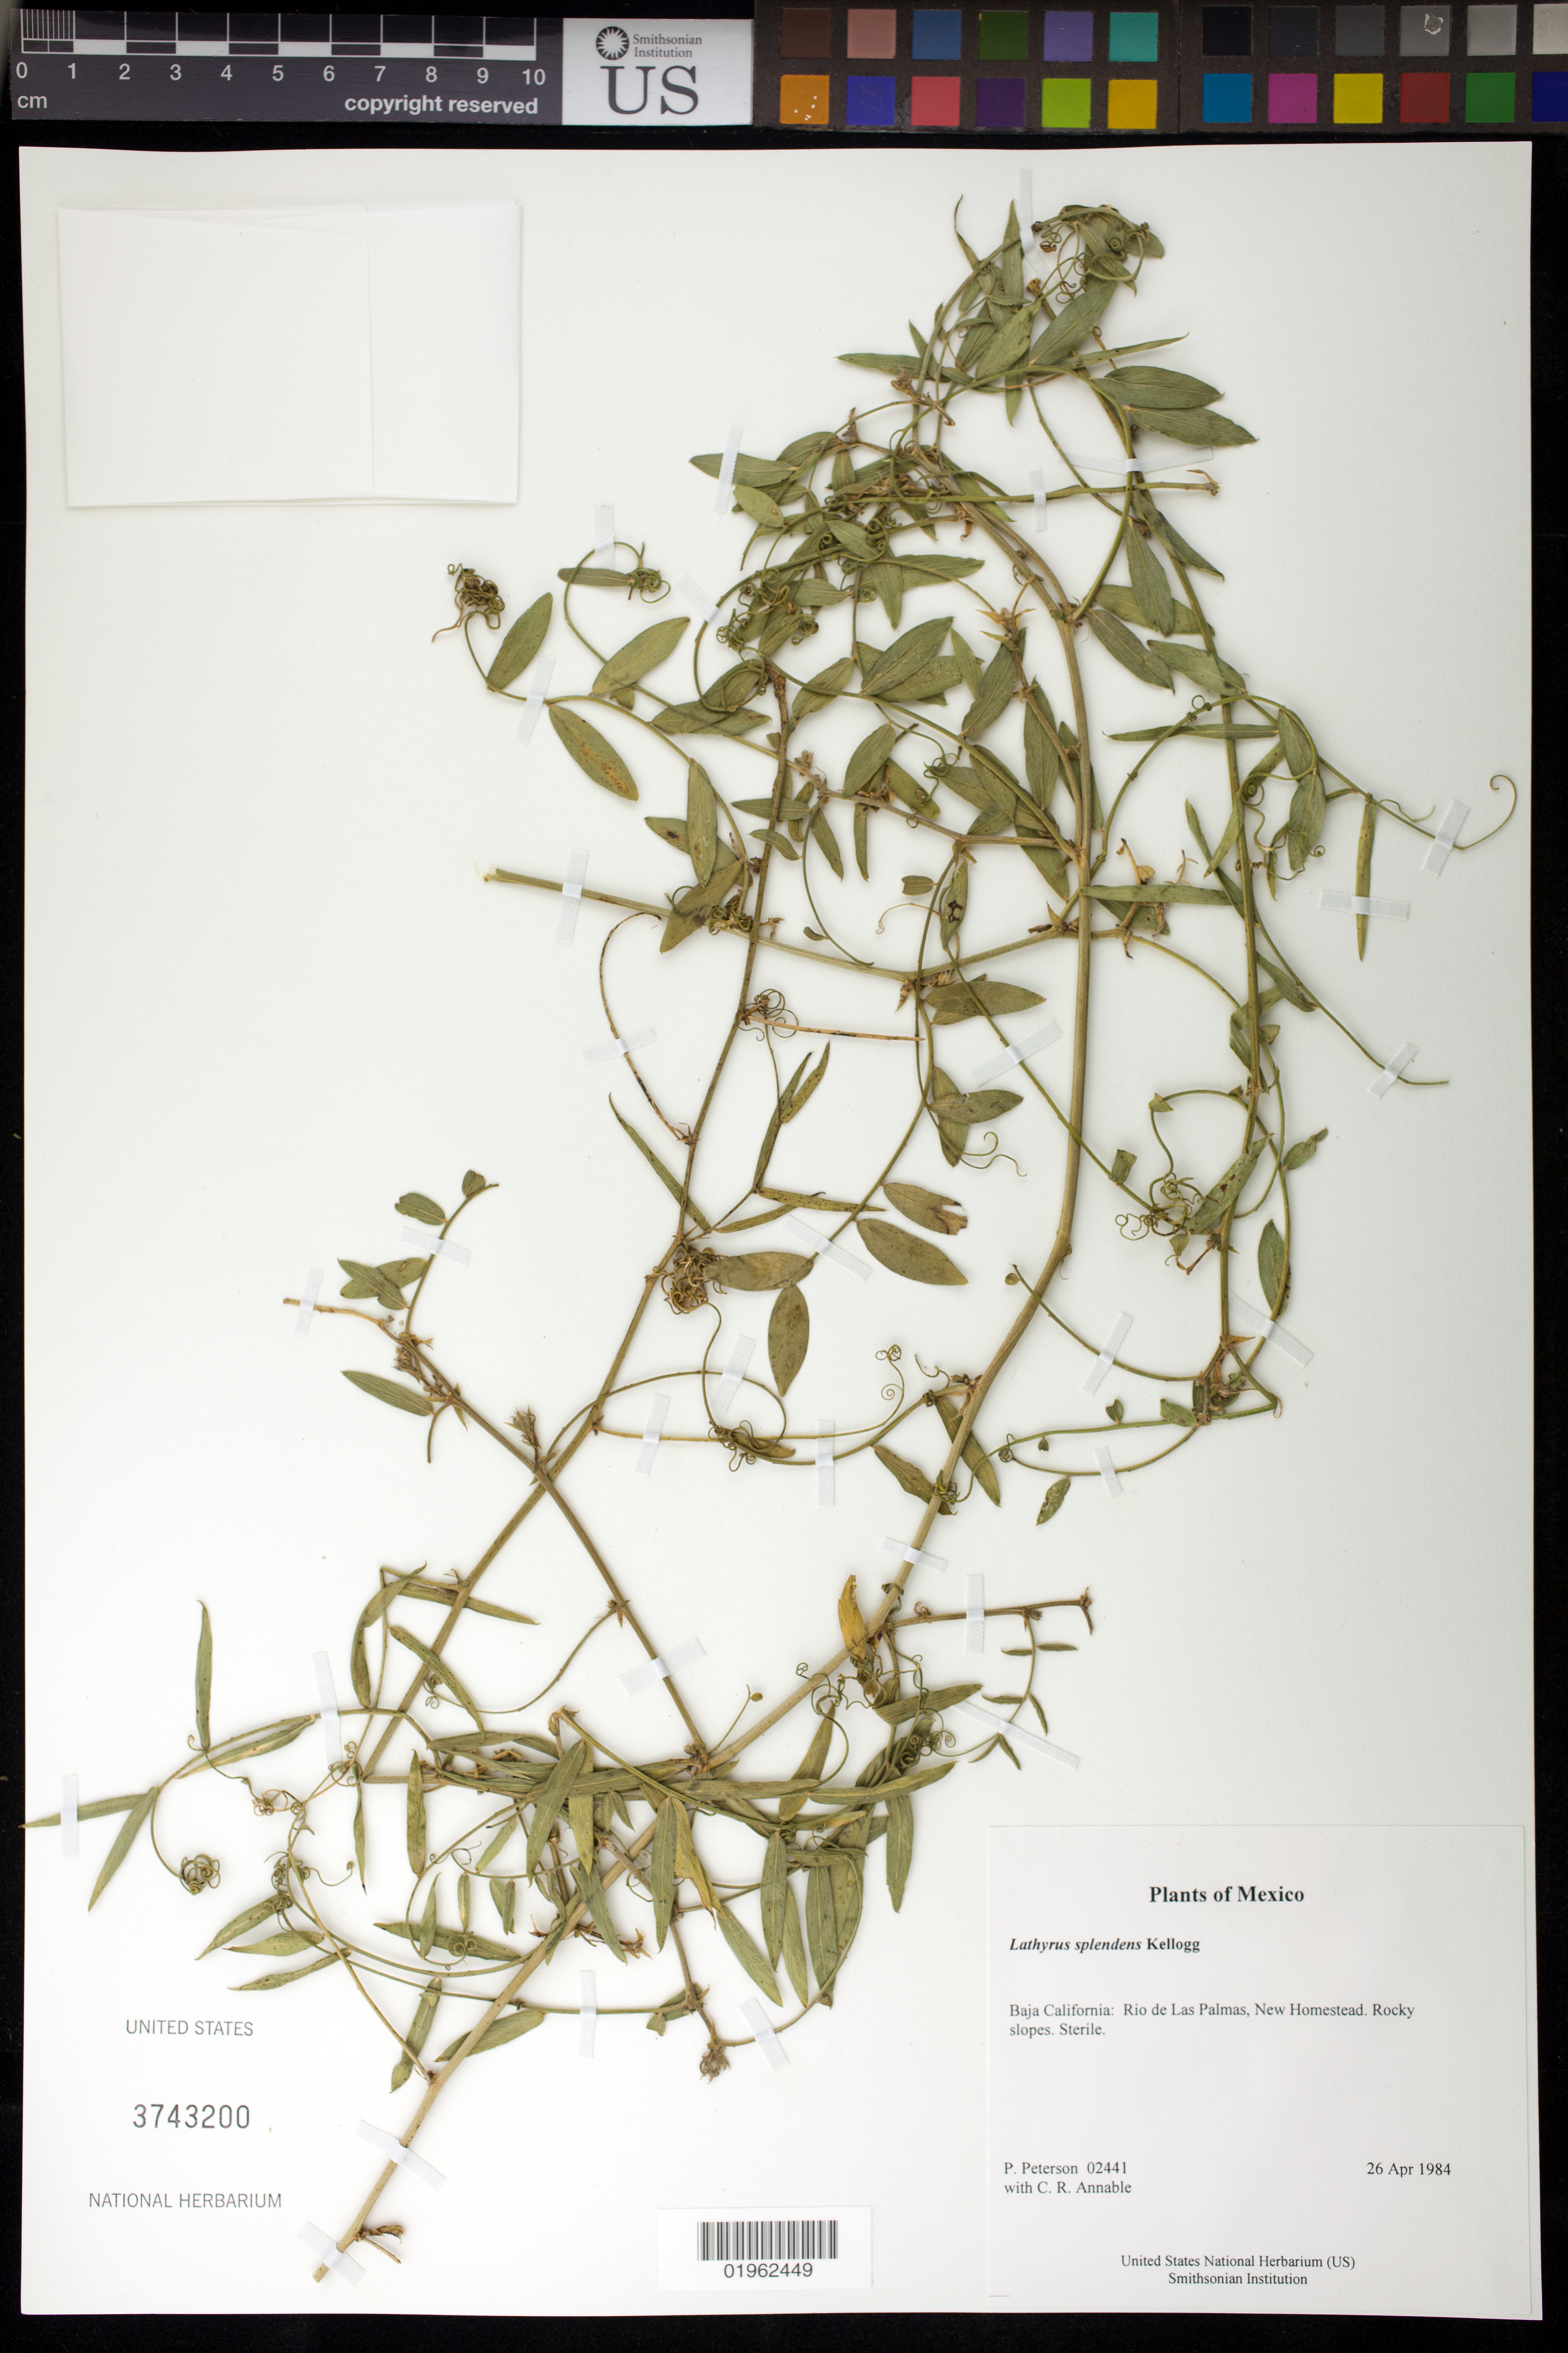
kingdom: Plantae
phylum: Tracheophyta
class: Magnoliopsida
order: Fabales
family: Fabaceae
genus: Lathyrus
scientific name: Lathyrus splendens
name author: Kellogg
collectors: P. M. Peterson & C. R. Annable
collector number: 02441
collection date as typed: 26 Apr 1984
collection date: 1984-04-26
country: Mexico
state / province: Baja California Norte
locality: Rio de Las Palmas, New Homestead.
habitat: Rocky slopes.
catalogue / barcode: US 3743200